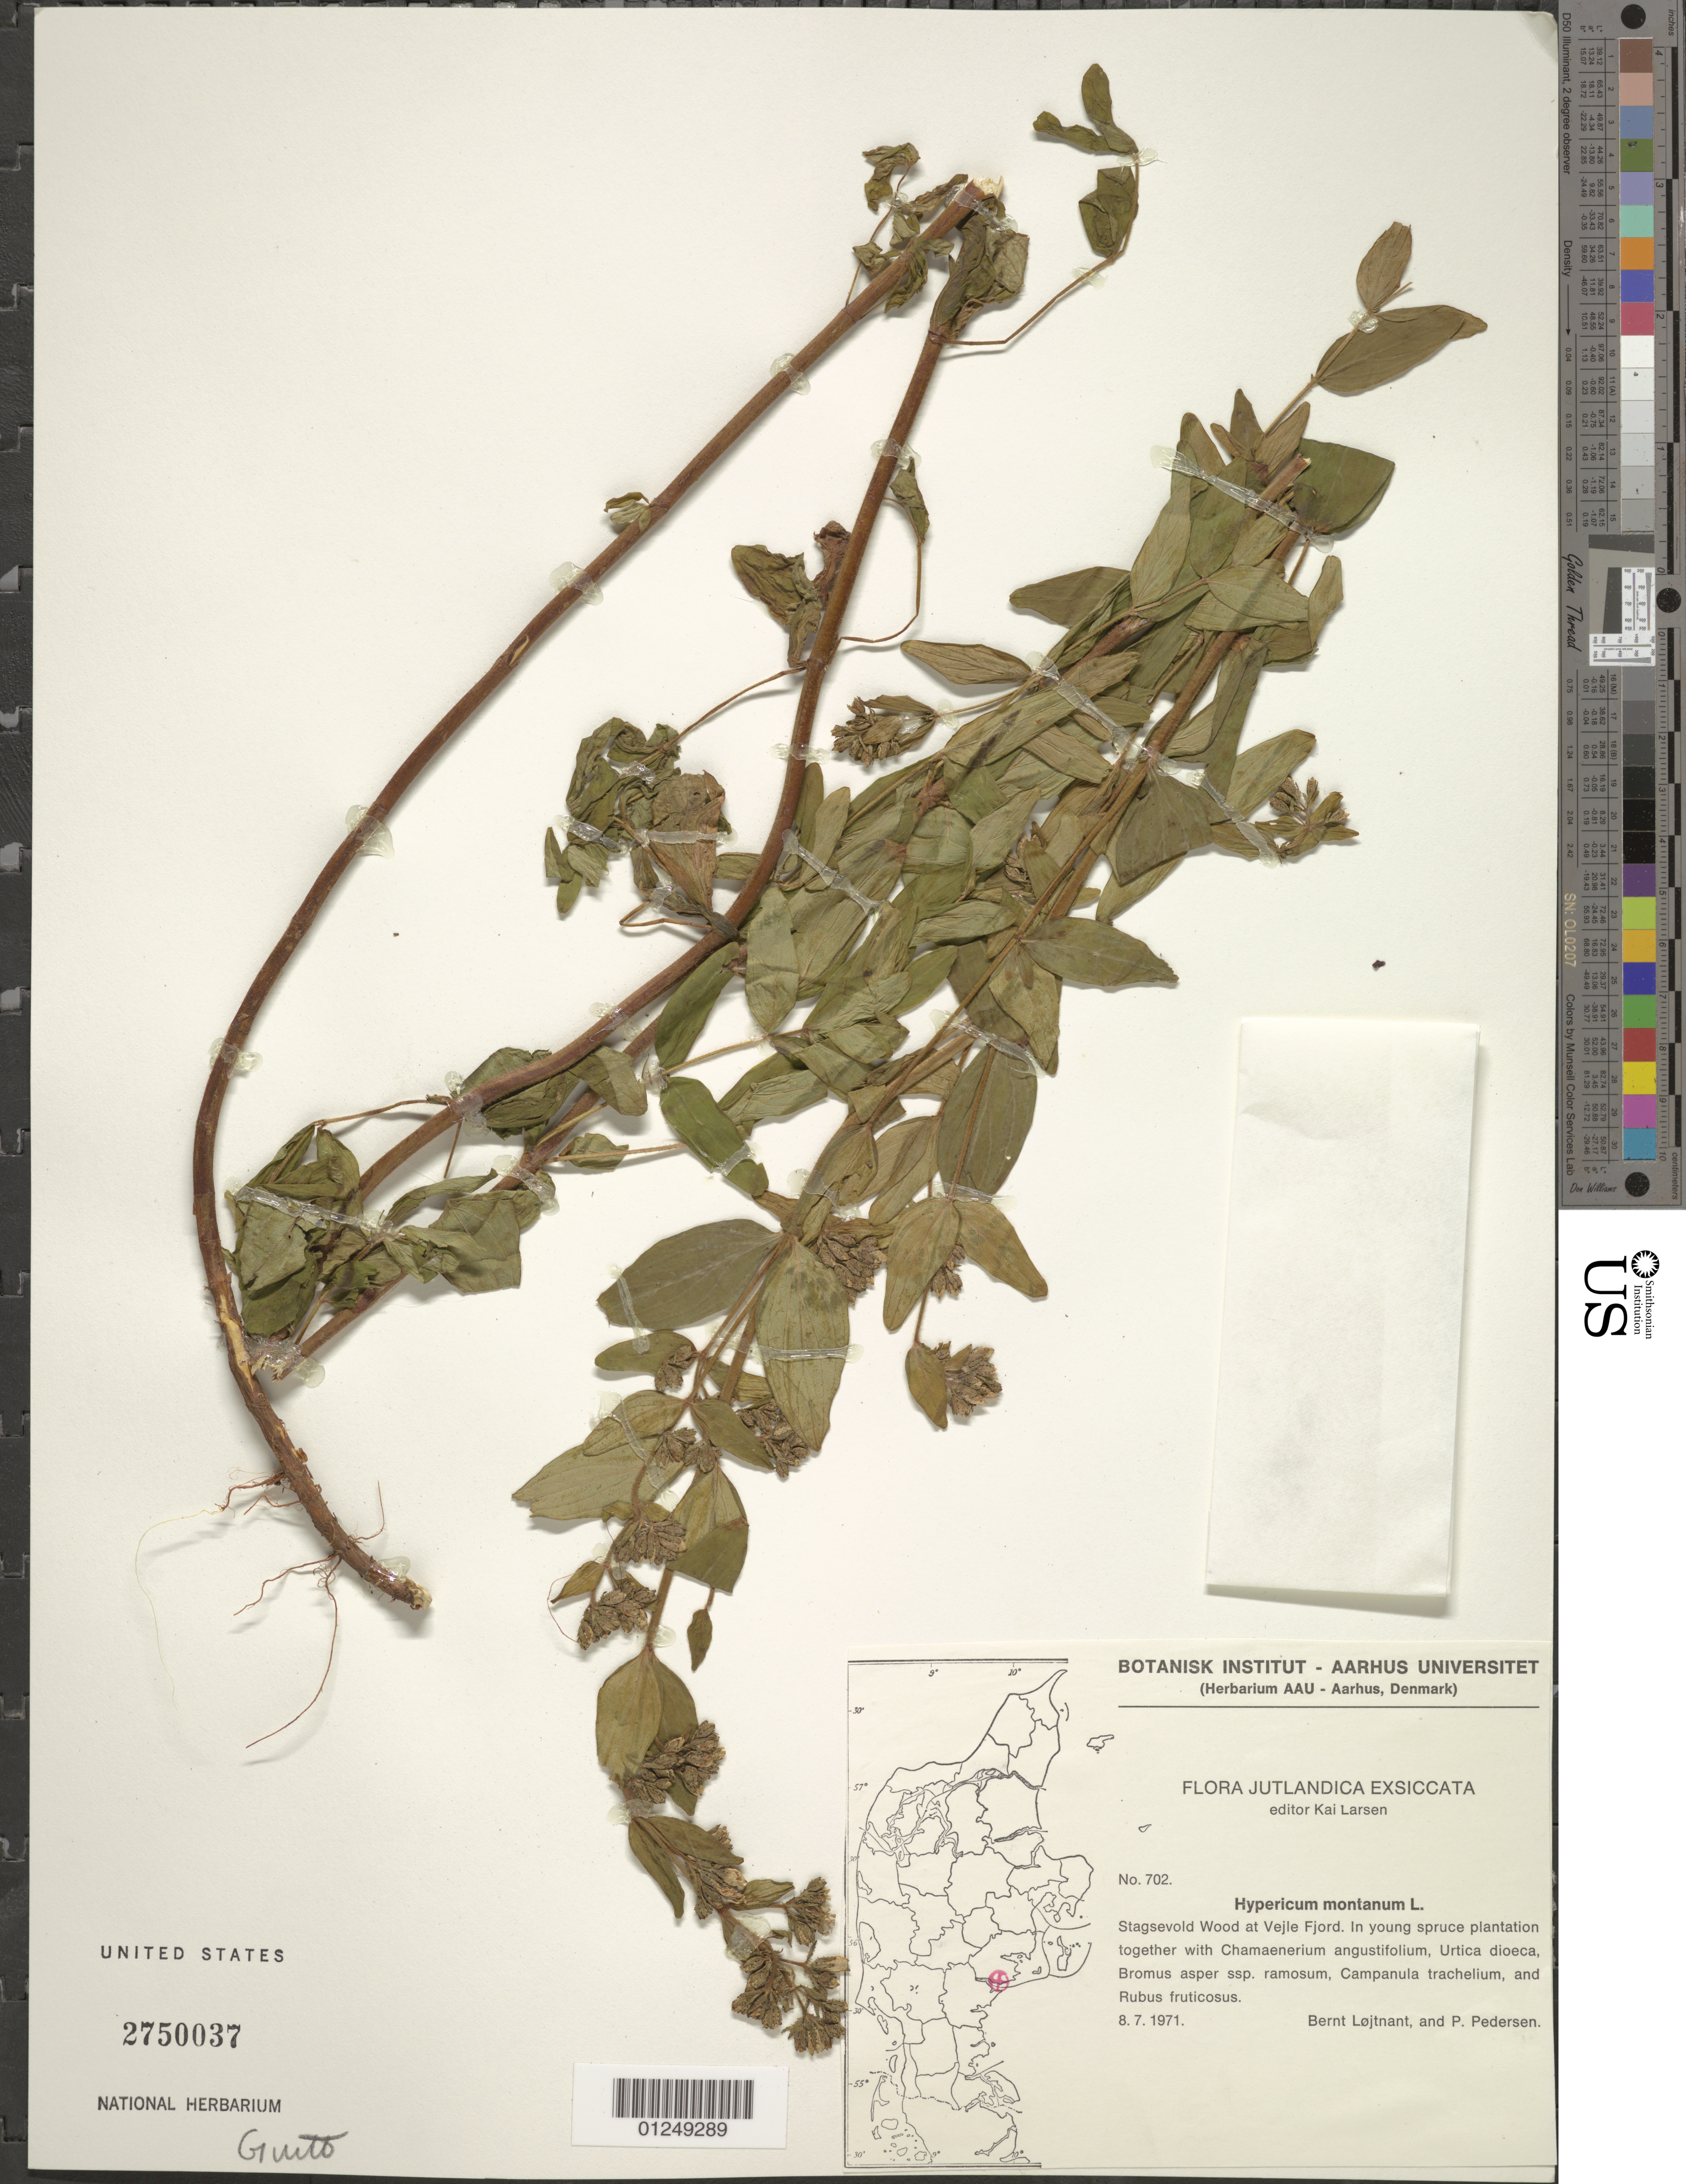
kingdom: Plantae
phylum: Tracheophyta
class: Magnoliopsida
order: Malpighiales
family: Hypericaceae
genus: Hypericum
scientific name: Hypericum montanum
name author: L.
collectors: B. Löjtnant & P. Pedersen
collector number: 702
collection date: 1971-07-08 or 1971-08-07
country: Denmark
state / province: Midtjylland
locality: Stagsevold Wood at Vejle fjord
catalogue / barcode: US 2750037